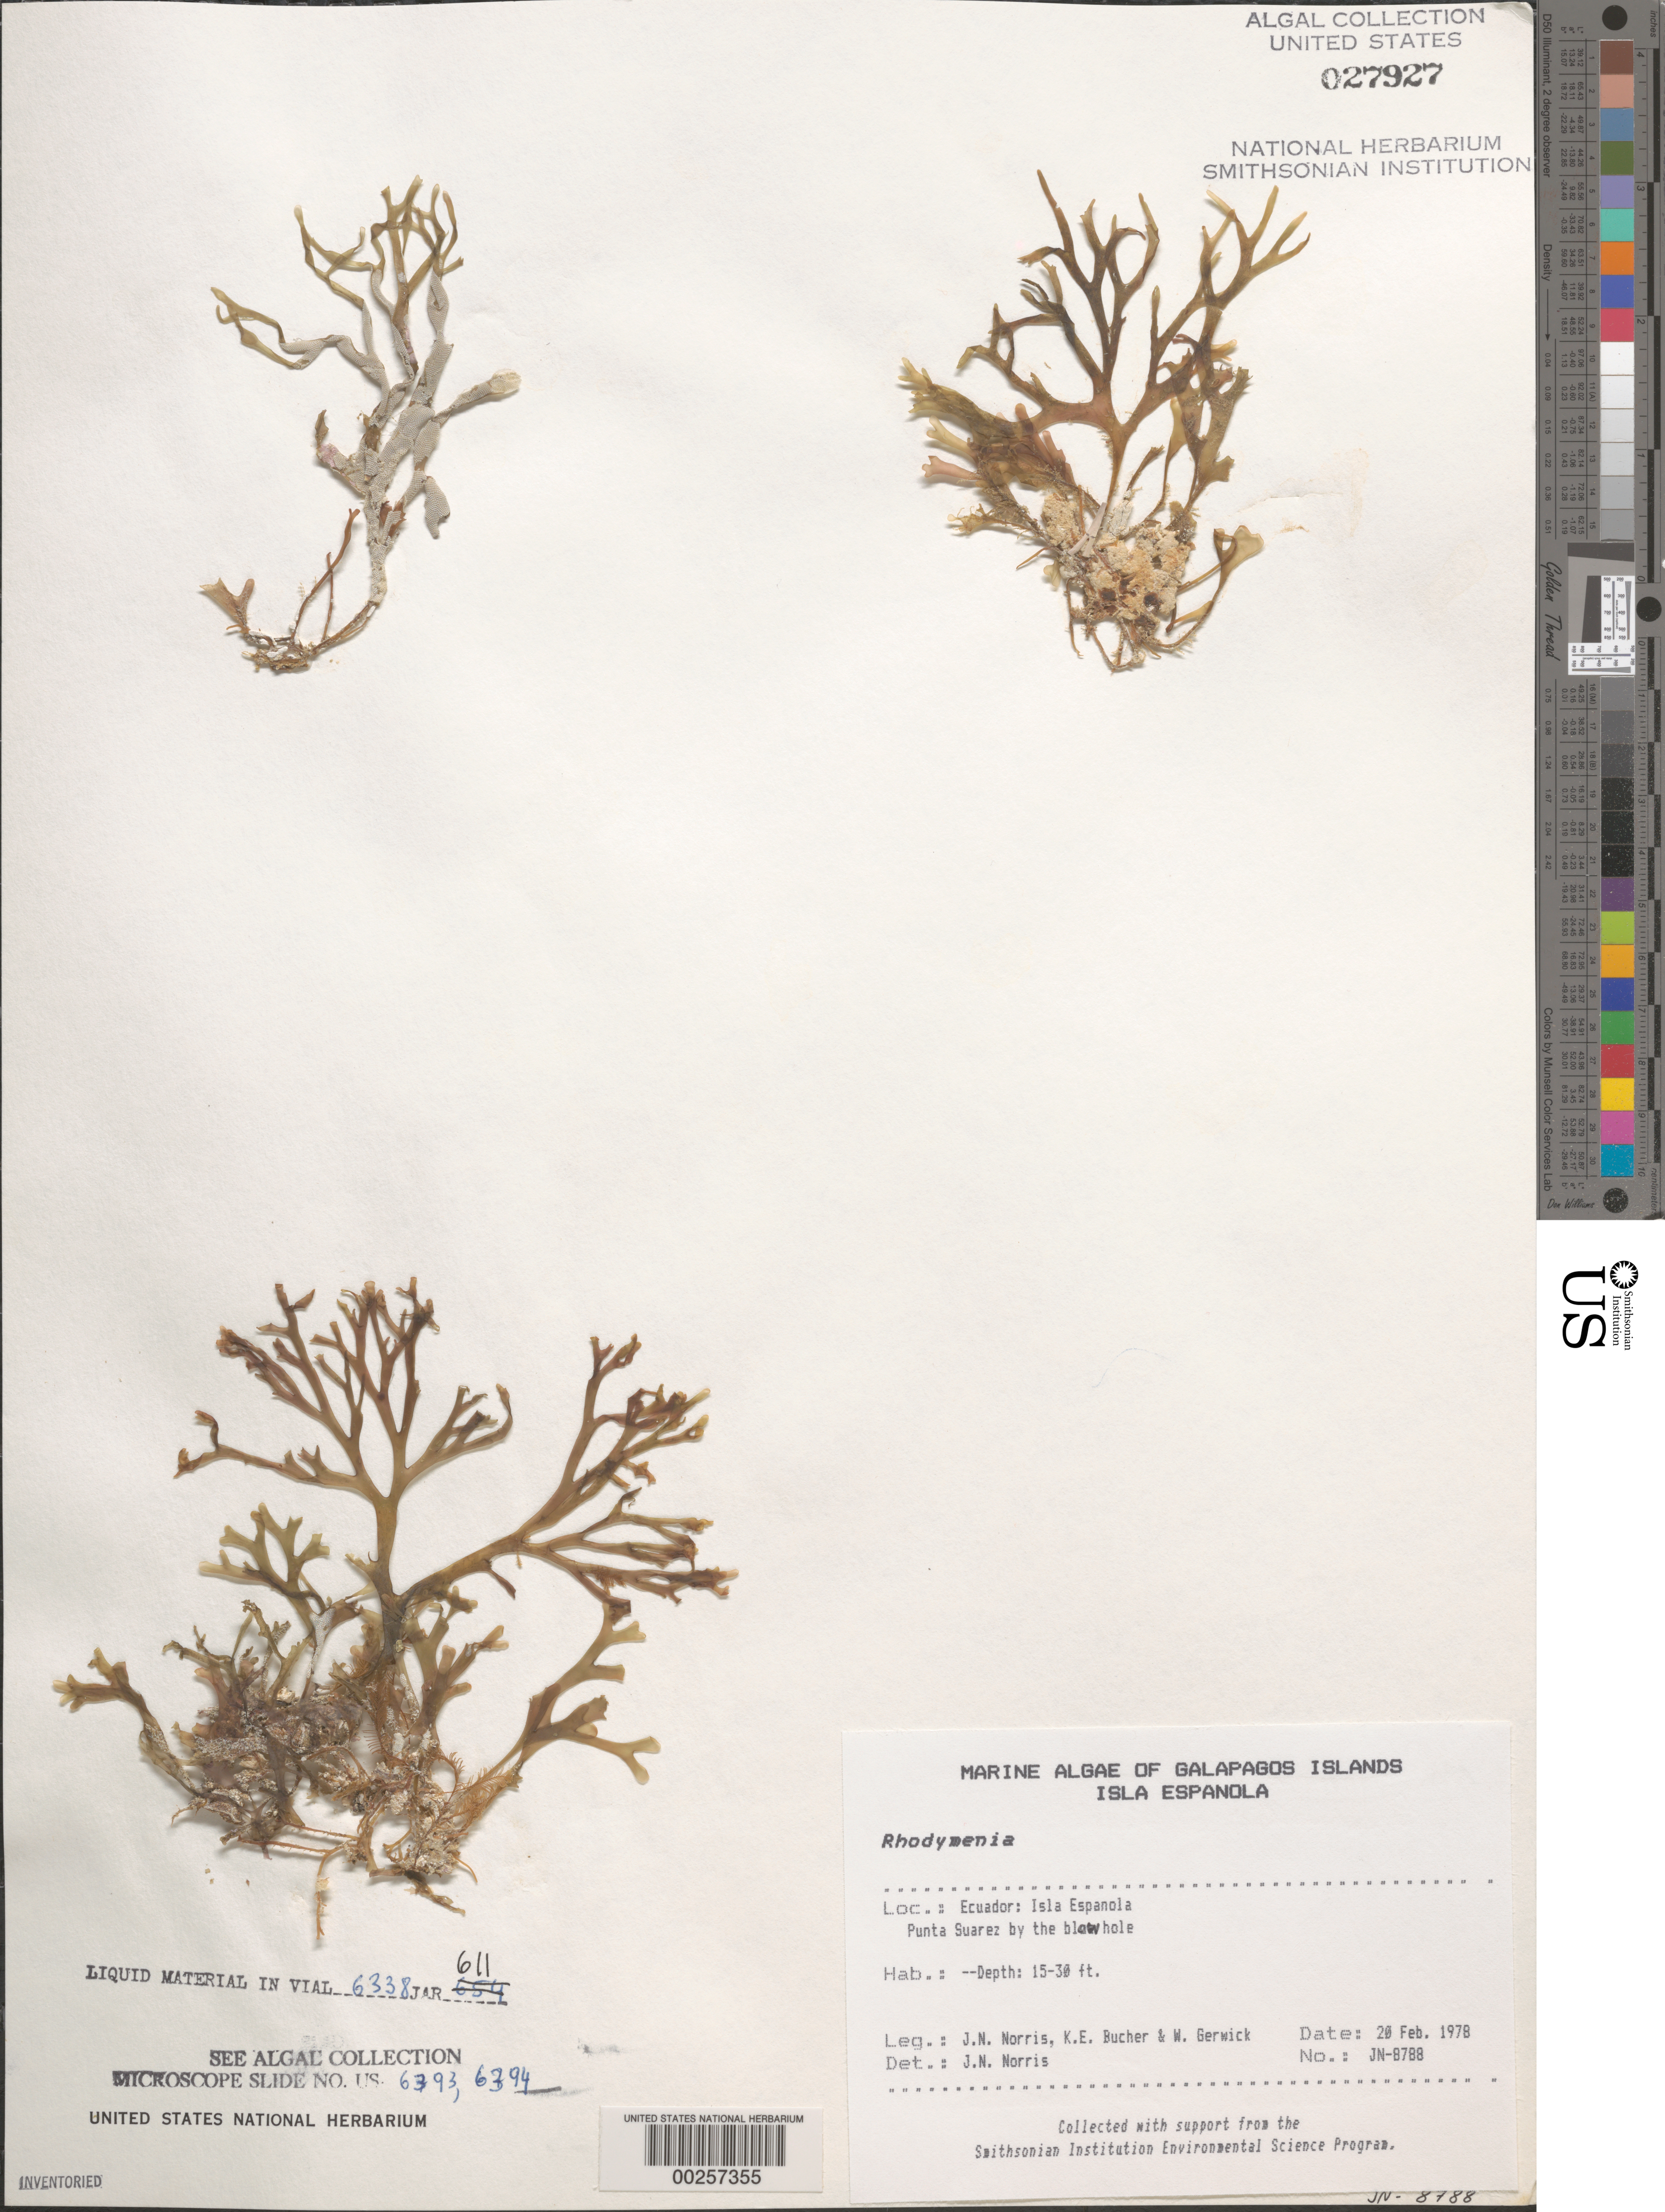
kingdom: Plantae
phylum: Rhodophyta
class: Florideophyceae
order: Rhodymeniales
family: Rhodymeniaceae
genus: Rhodymenia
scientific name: Rhodymenia sp.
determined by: Norris, James N.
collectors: J. N. Norris, K. E. Bucher & W. Gerwick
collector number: JN-8788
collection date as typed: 20 Feb 1978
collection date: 1978-02-20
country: Ecuador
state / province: Colón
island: Española [Hood]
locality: Punta Suarez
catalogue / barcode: US 27927